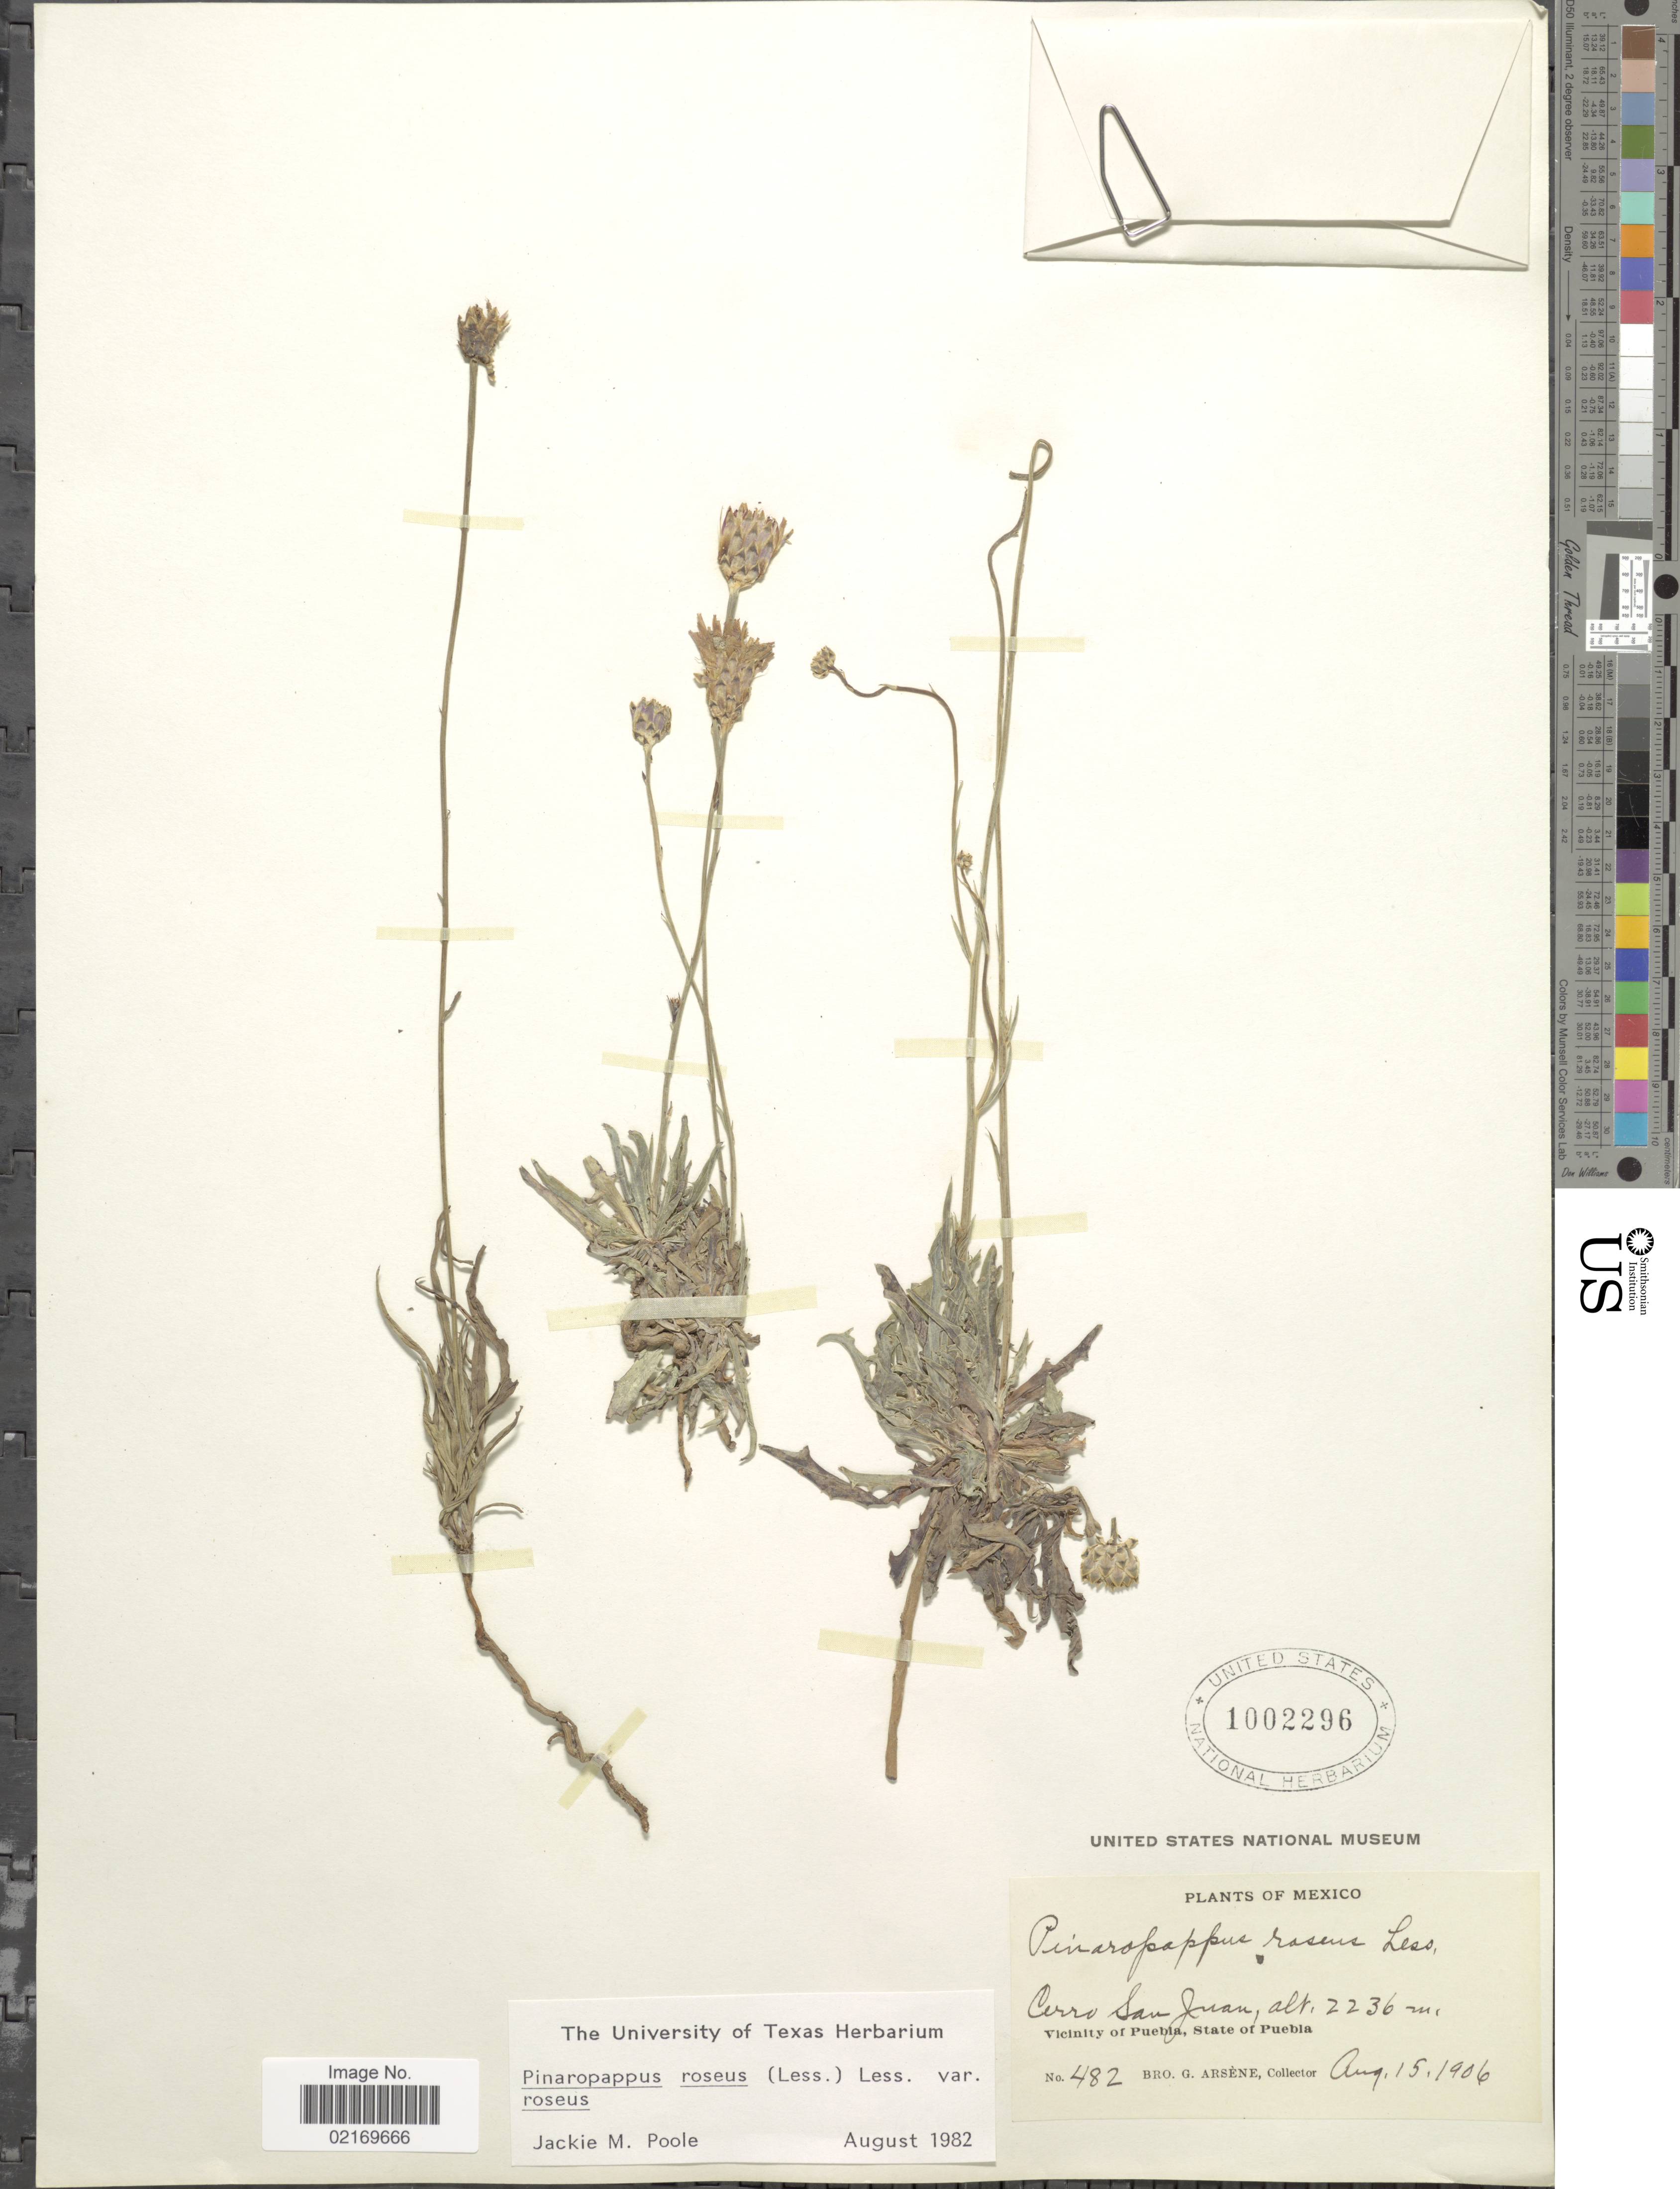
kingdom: Plantae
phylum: Tracheophyta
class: Magnoliopsida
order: Asterales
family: Asteraceae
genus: Pinaropappus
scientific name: Pinaropappus roseus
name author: Less.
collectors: Bro. G. Arsène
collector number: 482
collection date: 1906-08-15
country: Mexico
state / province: Puebla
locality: Cerro San Juan, Vicinity of Puebla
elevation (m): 2236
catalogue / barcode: US 1002296